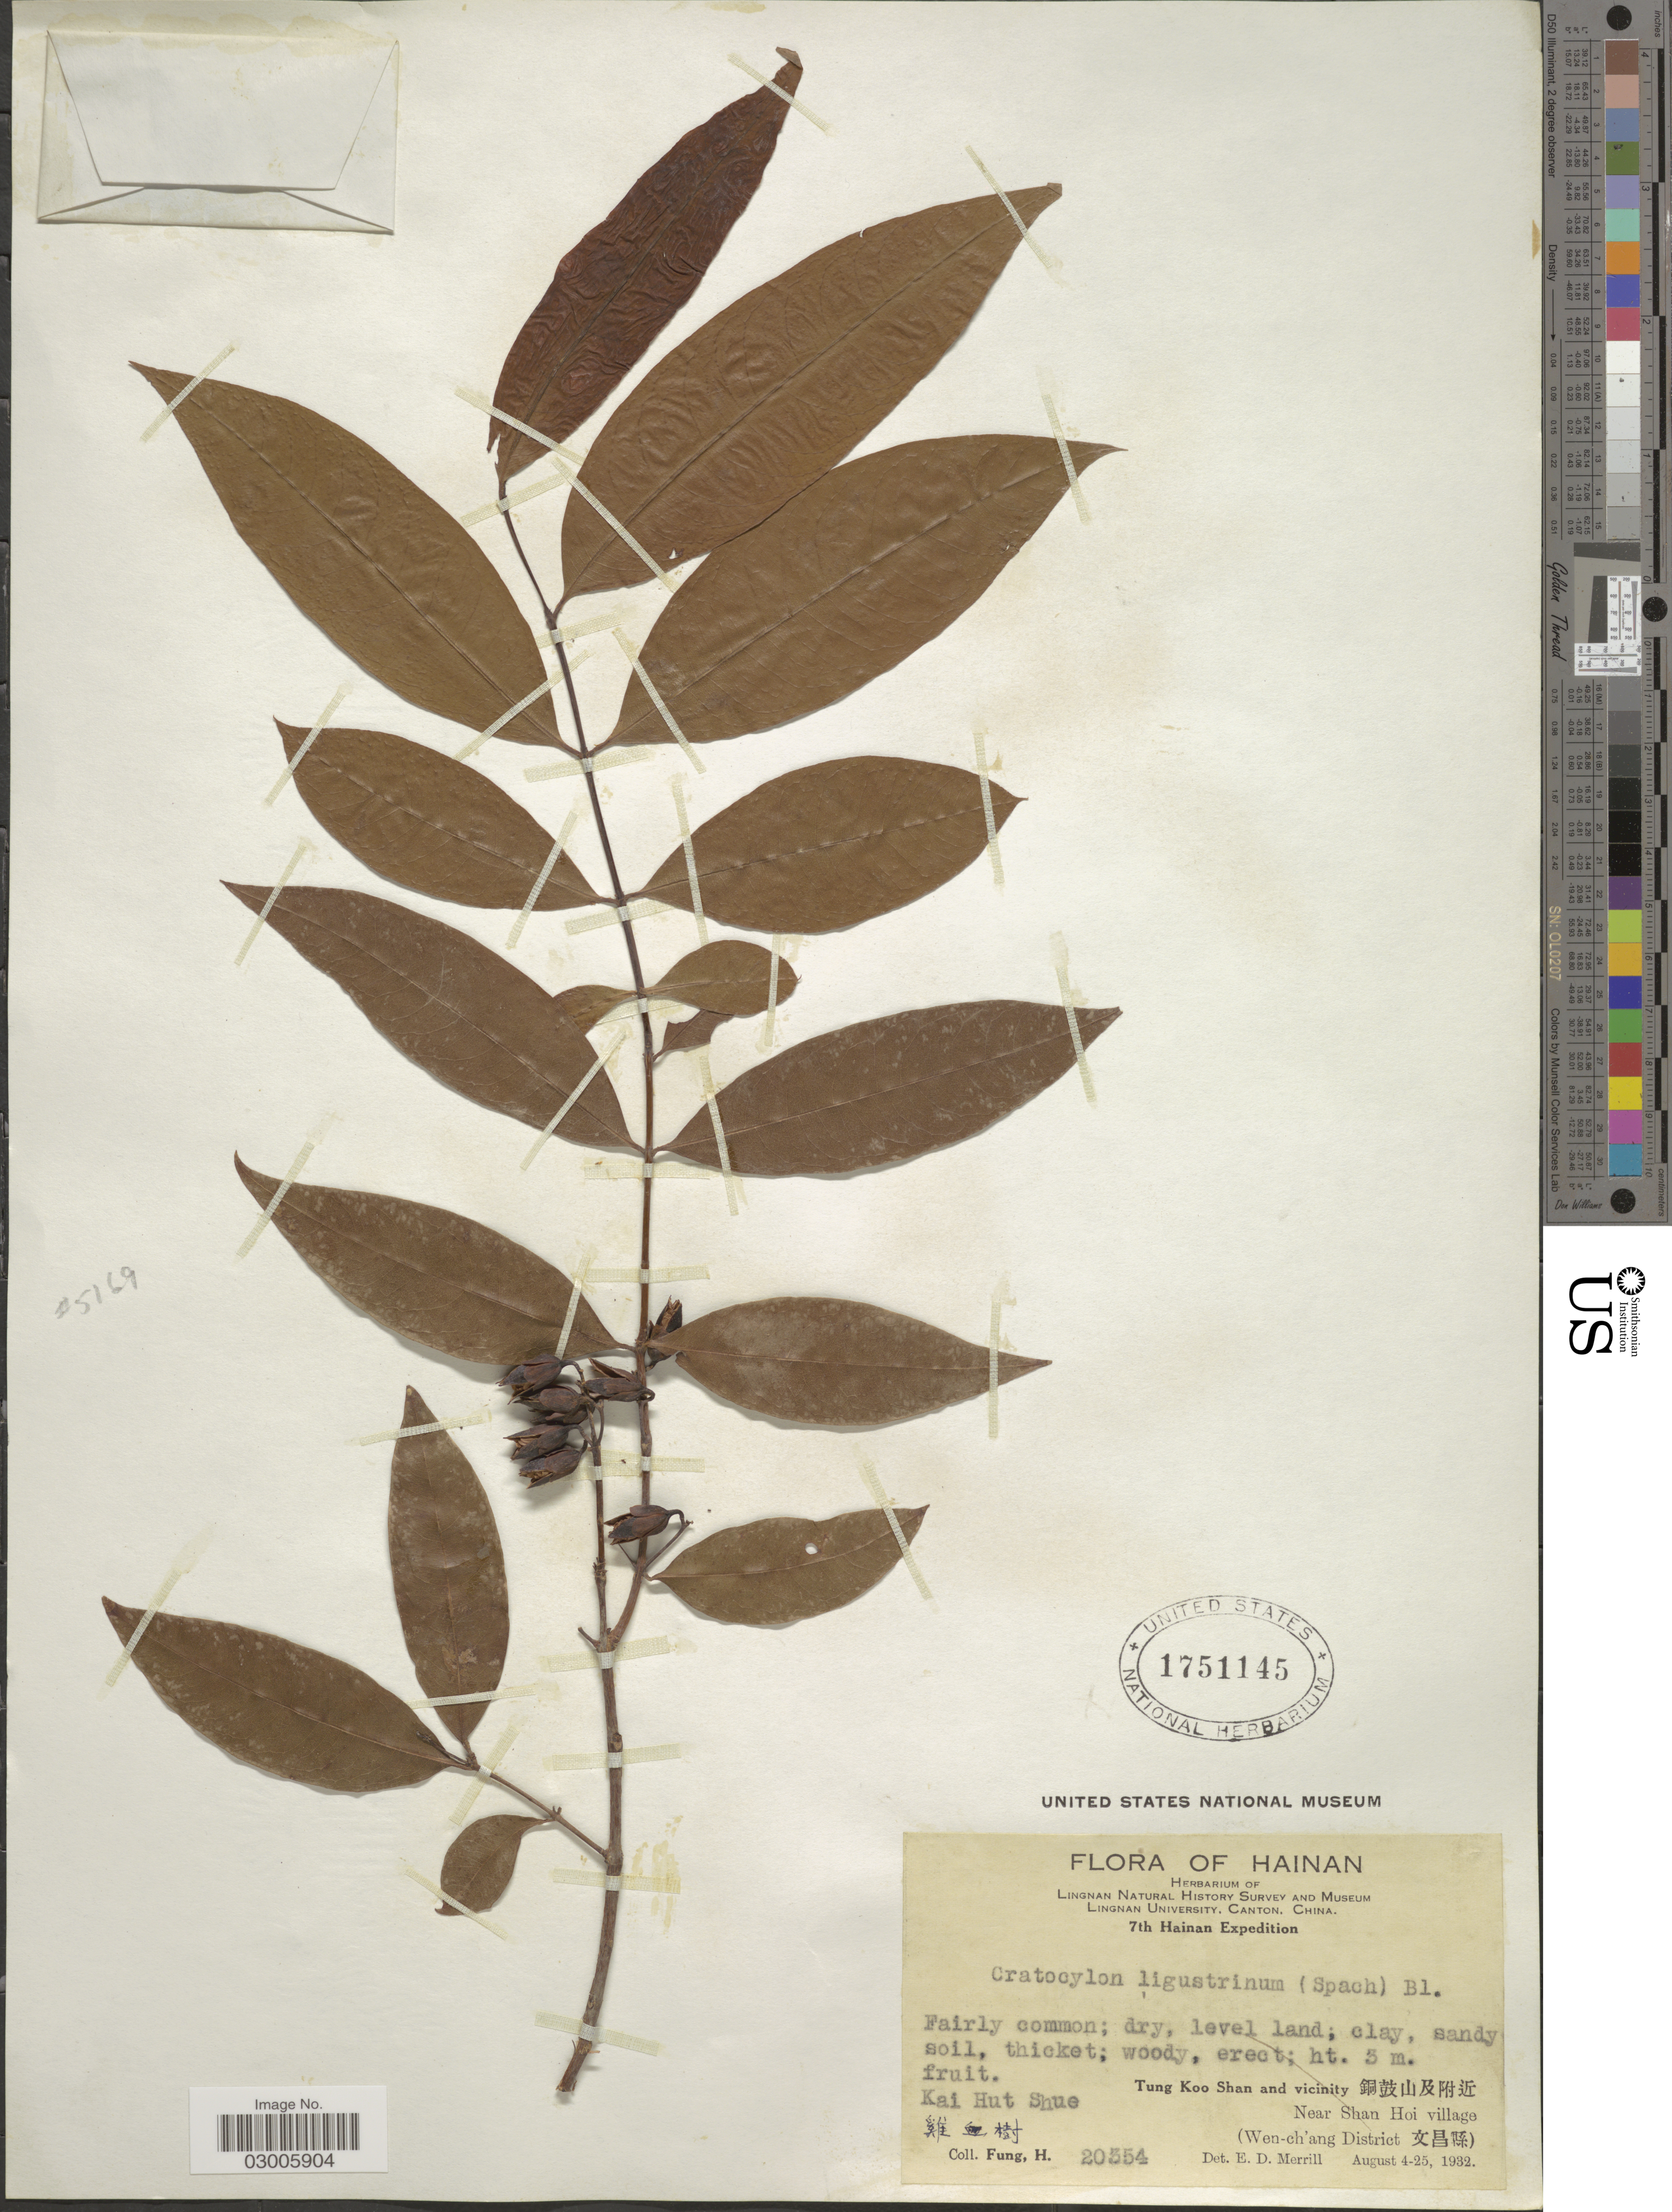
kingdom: Plantae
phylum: Tracheophyta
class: Magnoliopsida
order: Malpighiales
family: Hypericaceae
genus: Cratoxylum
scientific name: Cratoxylum ligustrinum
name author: (Spach) Blume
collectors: H. Fung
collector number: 20354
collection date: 1932-08-04/1932-08-25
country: China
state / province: Hainan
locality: Kai Hut Shue X. Tung Koo Shan and vicinity X. Near Shan Hoi village (Wen-ch'ang District X).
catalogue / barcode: US 1751145